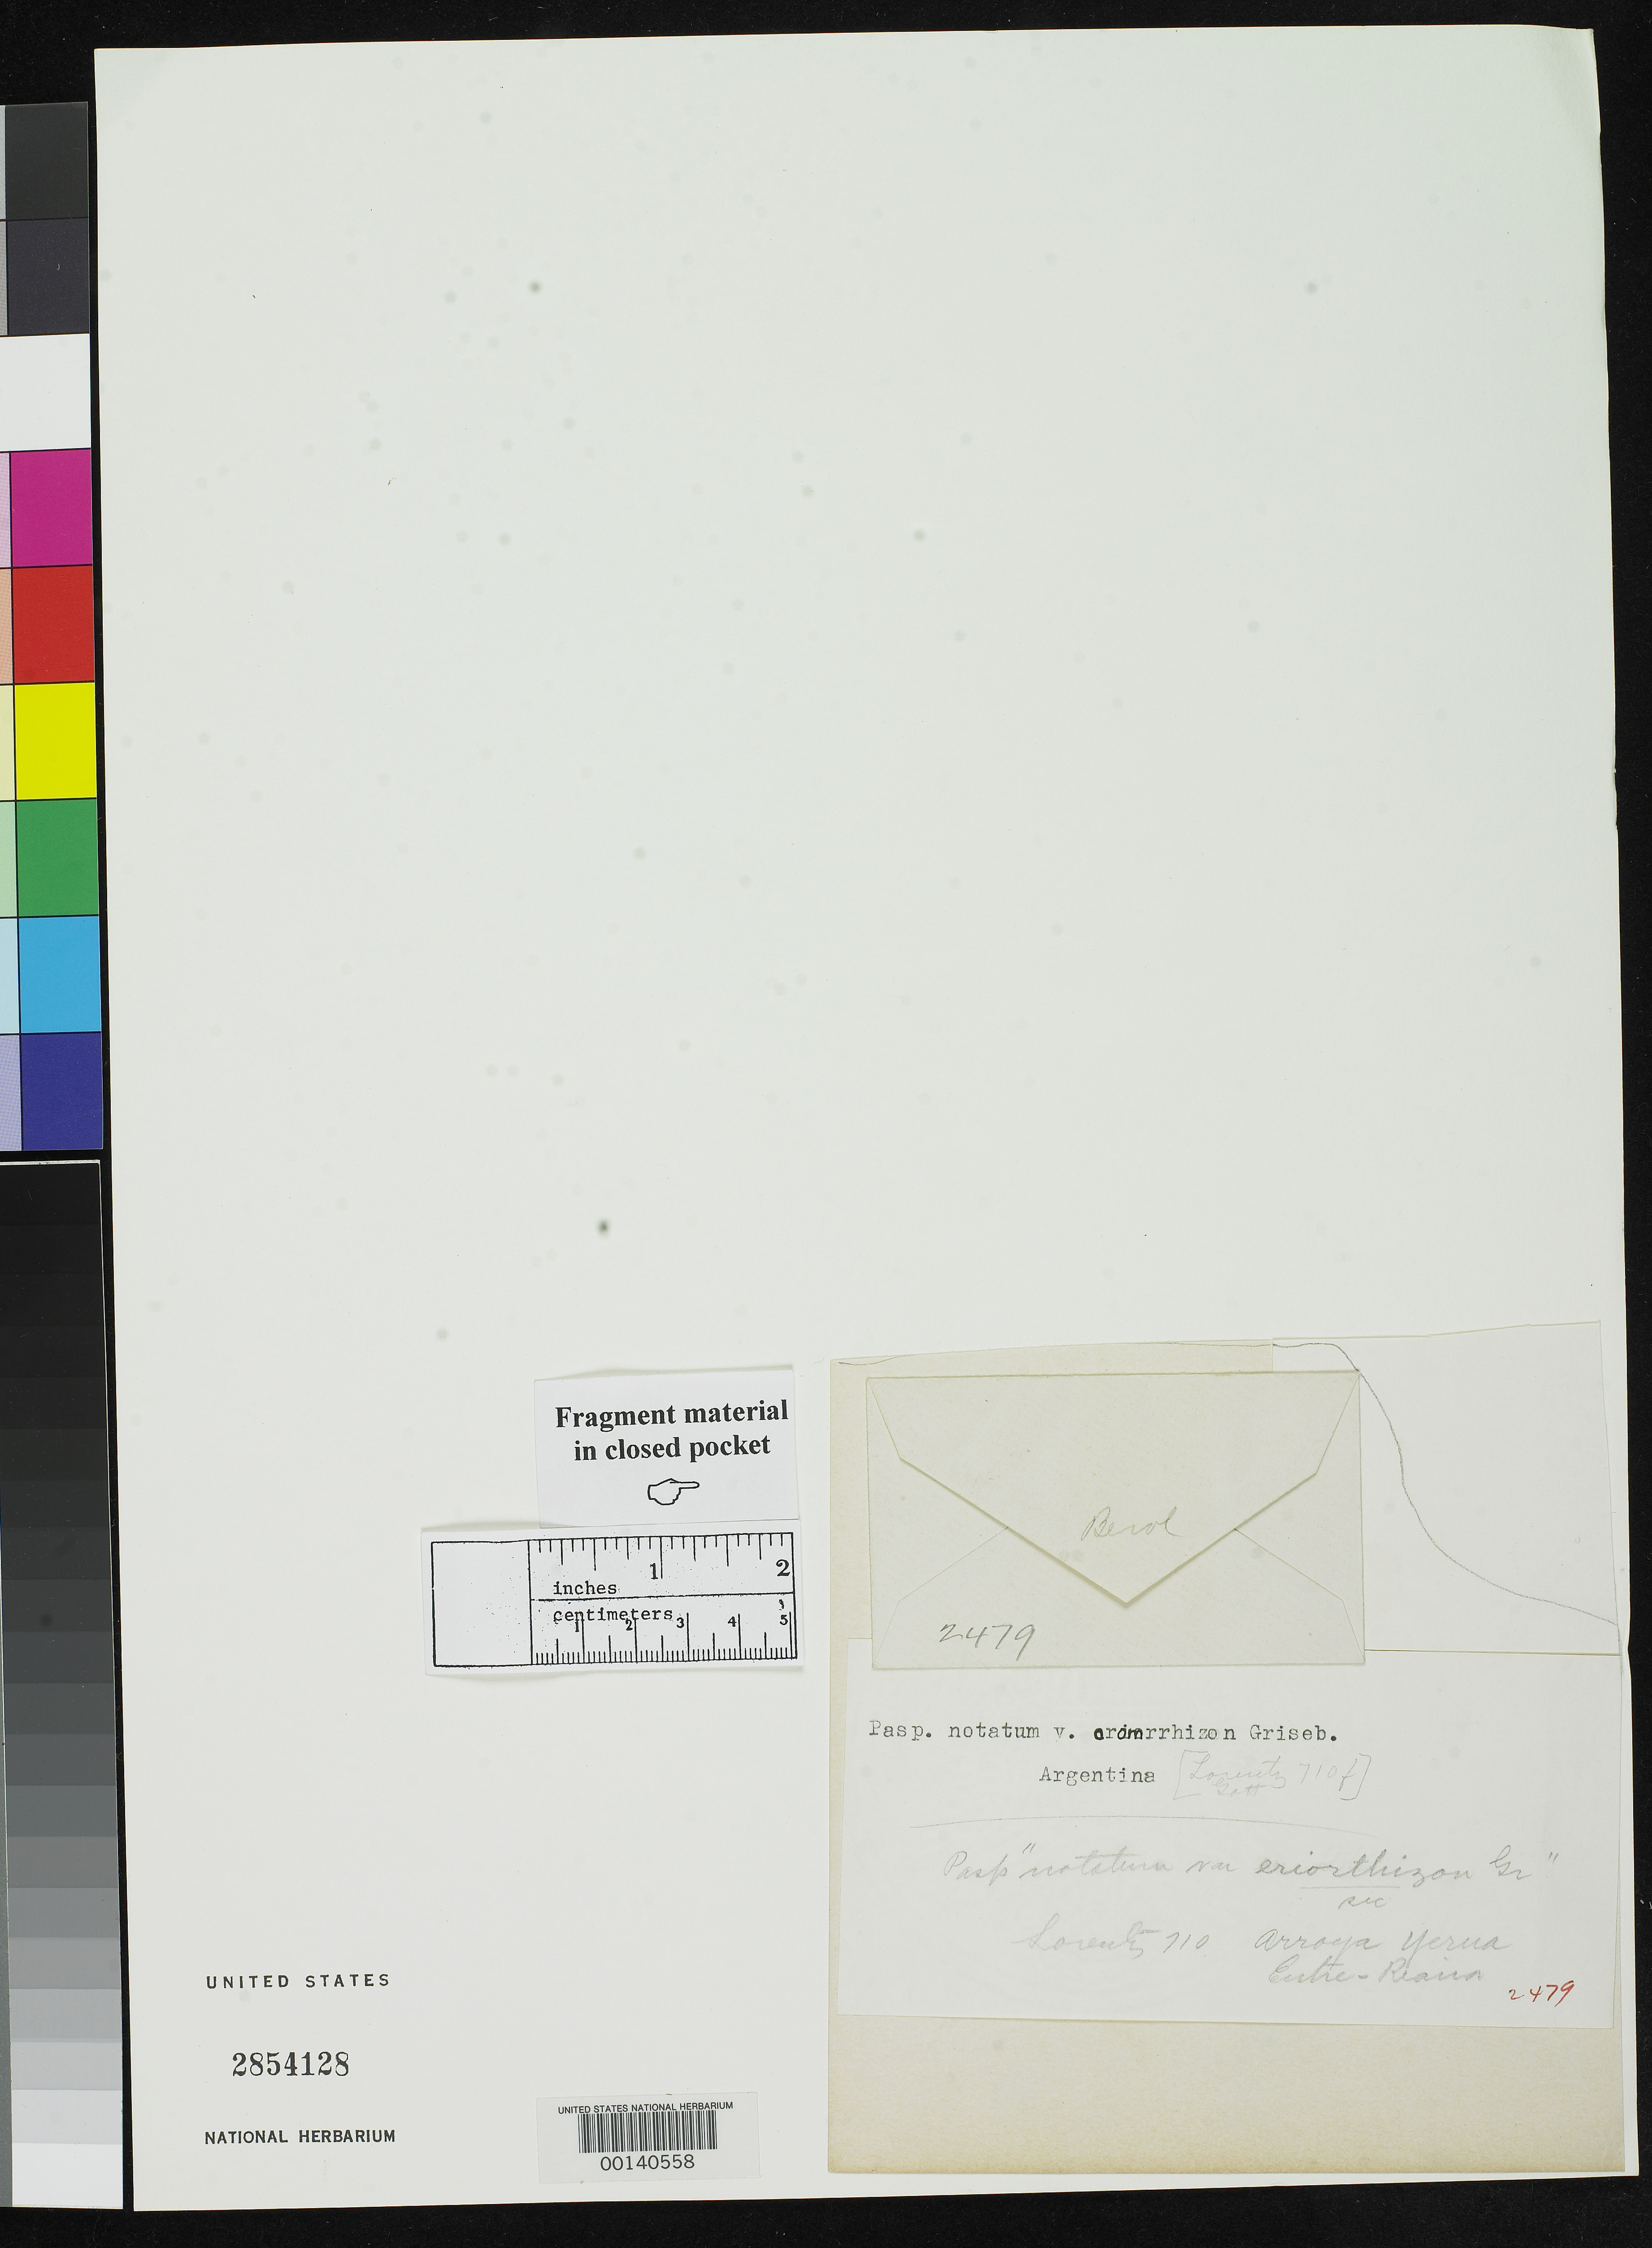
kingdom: Plantae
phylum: Tracheophyta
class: Liliopsida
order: Poales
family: Poaceae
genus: Paspalum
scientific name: Paspalum notatum var. eriorrhizon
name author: Griseb.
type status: Type Fragment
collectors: P. G. Lorentz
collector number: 710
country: Argentina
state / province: Entre Ríos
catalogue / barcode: US 2854128